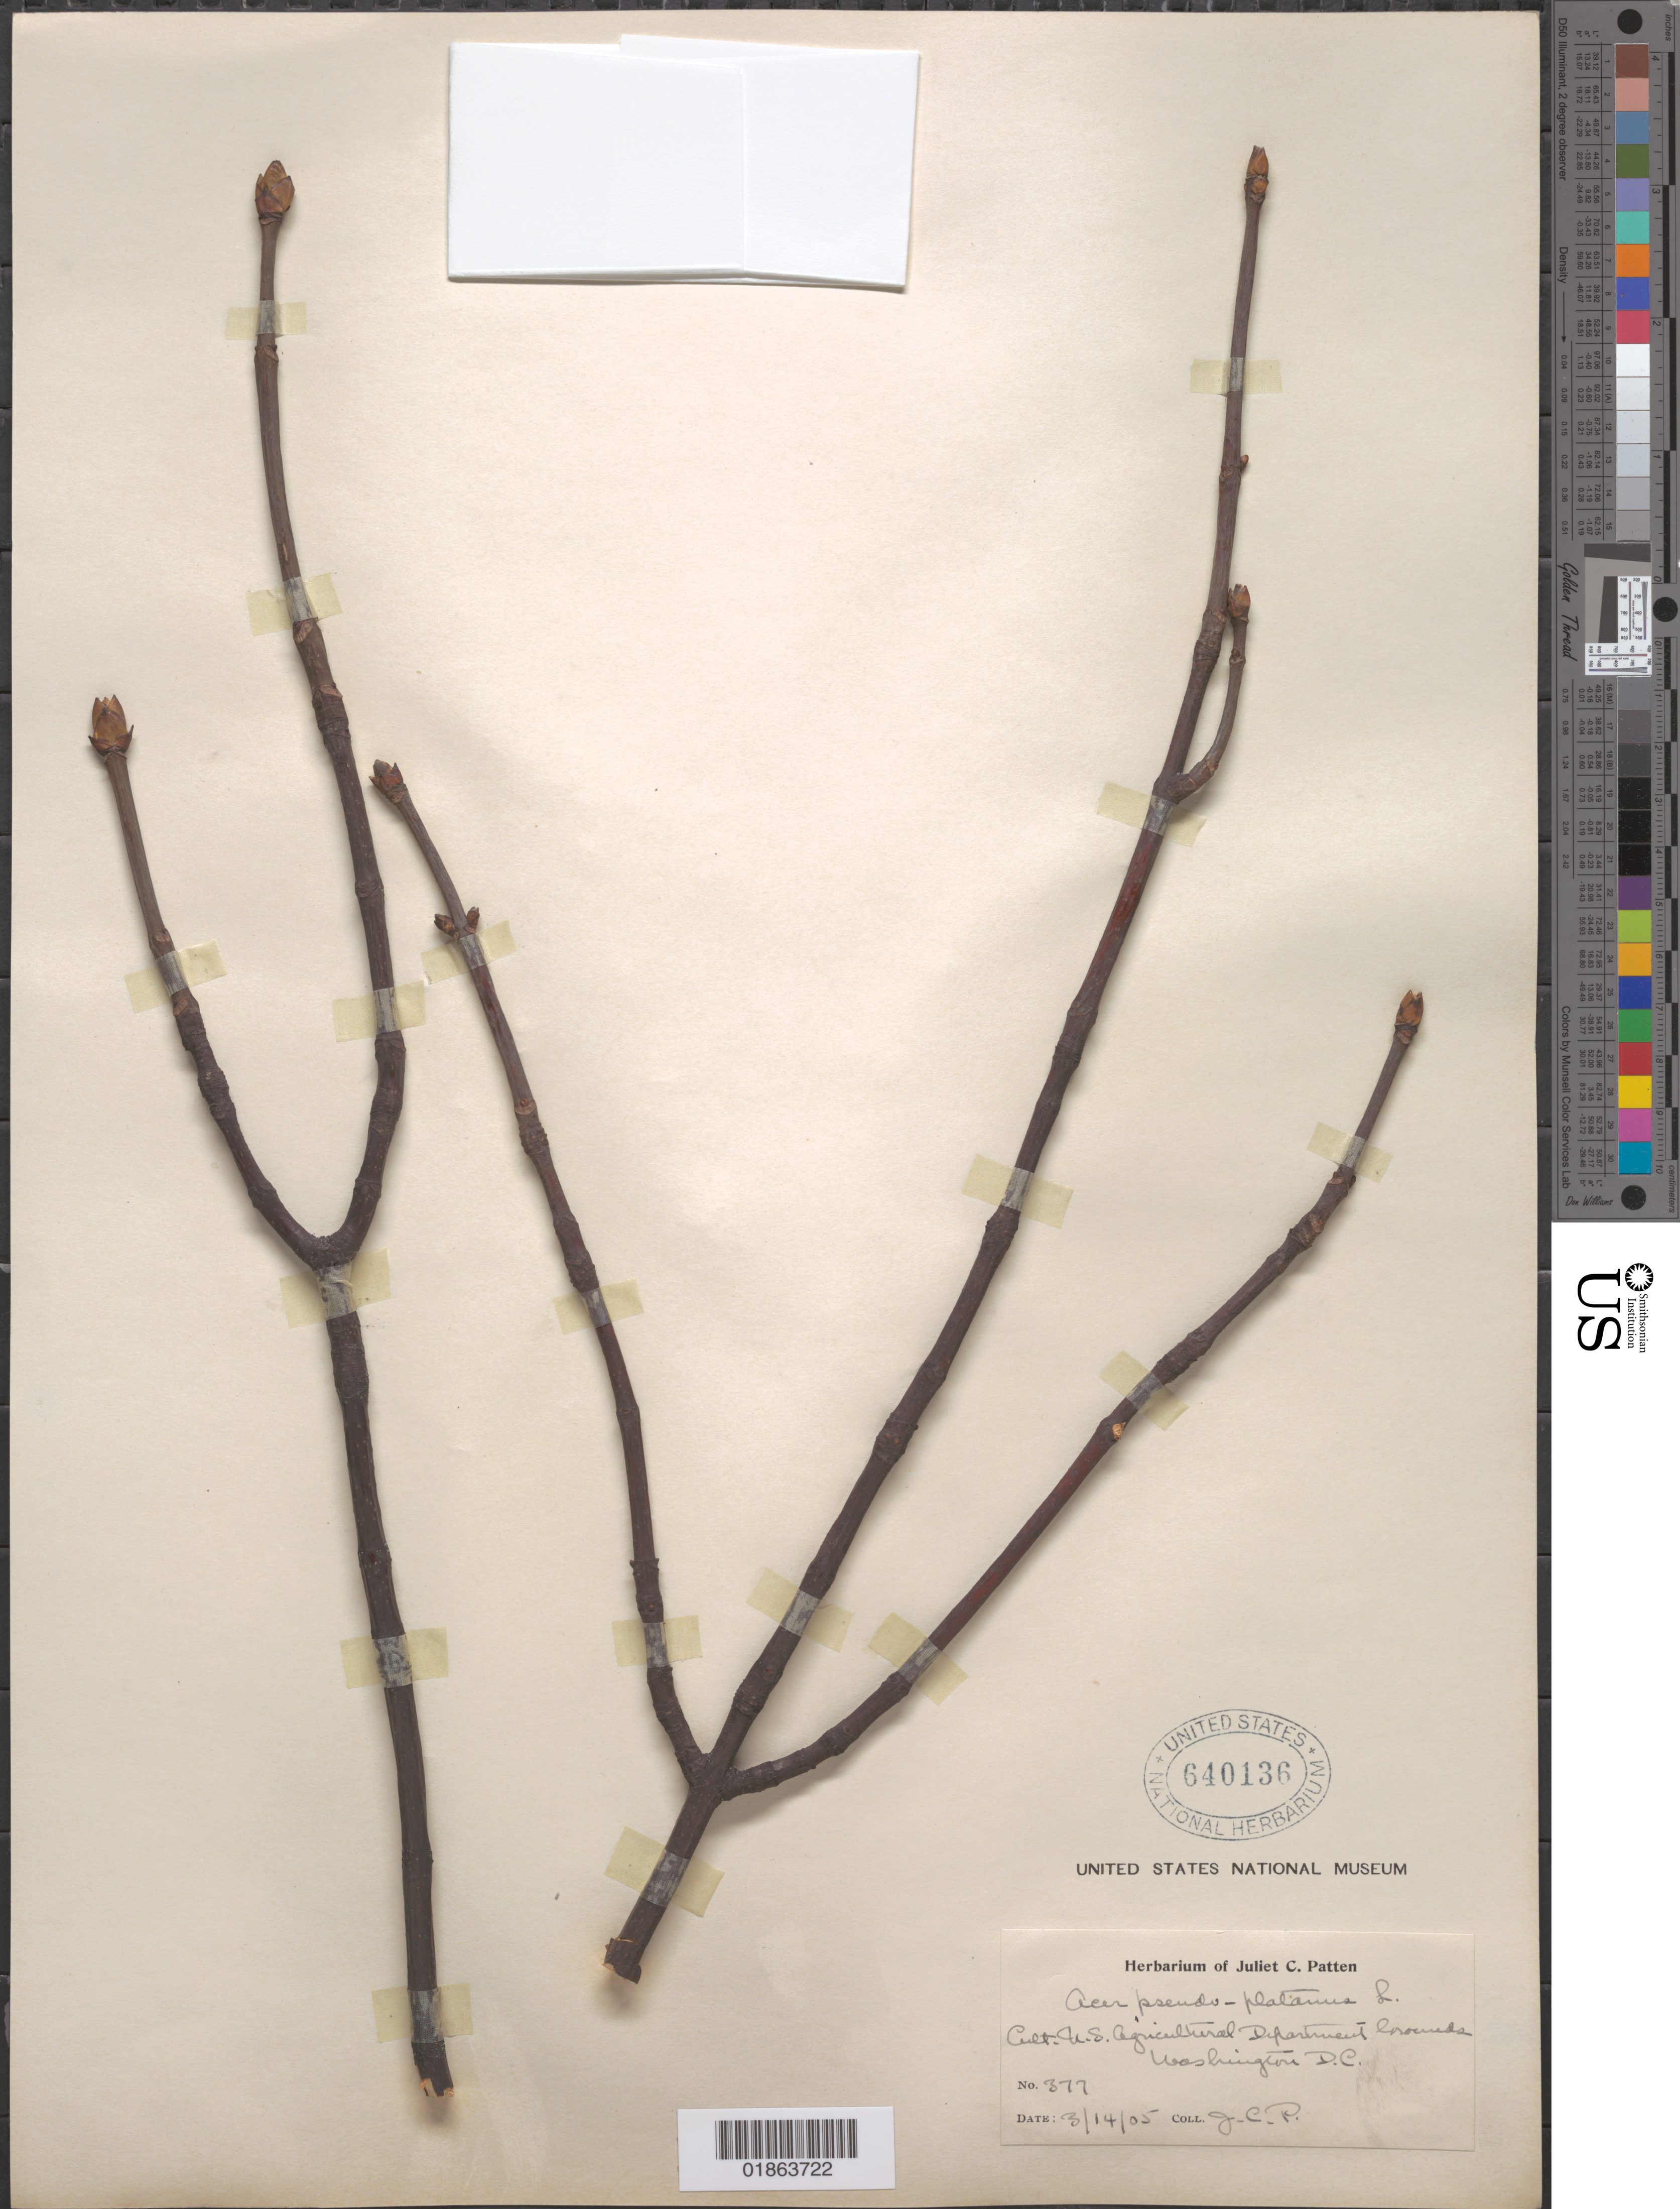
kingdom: Plantae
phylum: Tracheophyta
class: Magnoliopsida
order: Sapindales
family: Sapindaceae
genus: Acer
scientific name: Acer pseudoplatanus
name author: L.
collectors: J. Patten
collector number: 377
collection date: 1905-03-14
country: United States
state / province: District of Columbia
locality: U.S. Agricultural Deptartment grounds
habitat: Cultivated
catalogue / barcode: US 640136